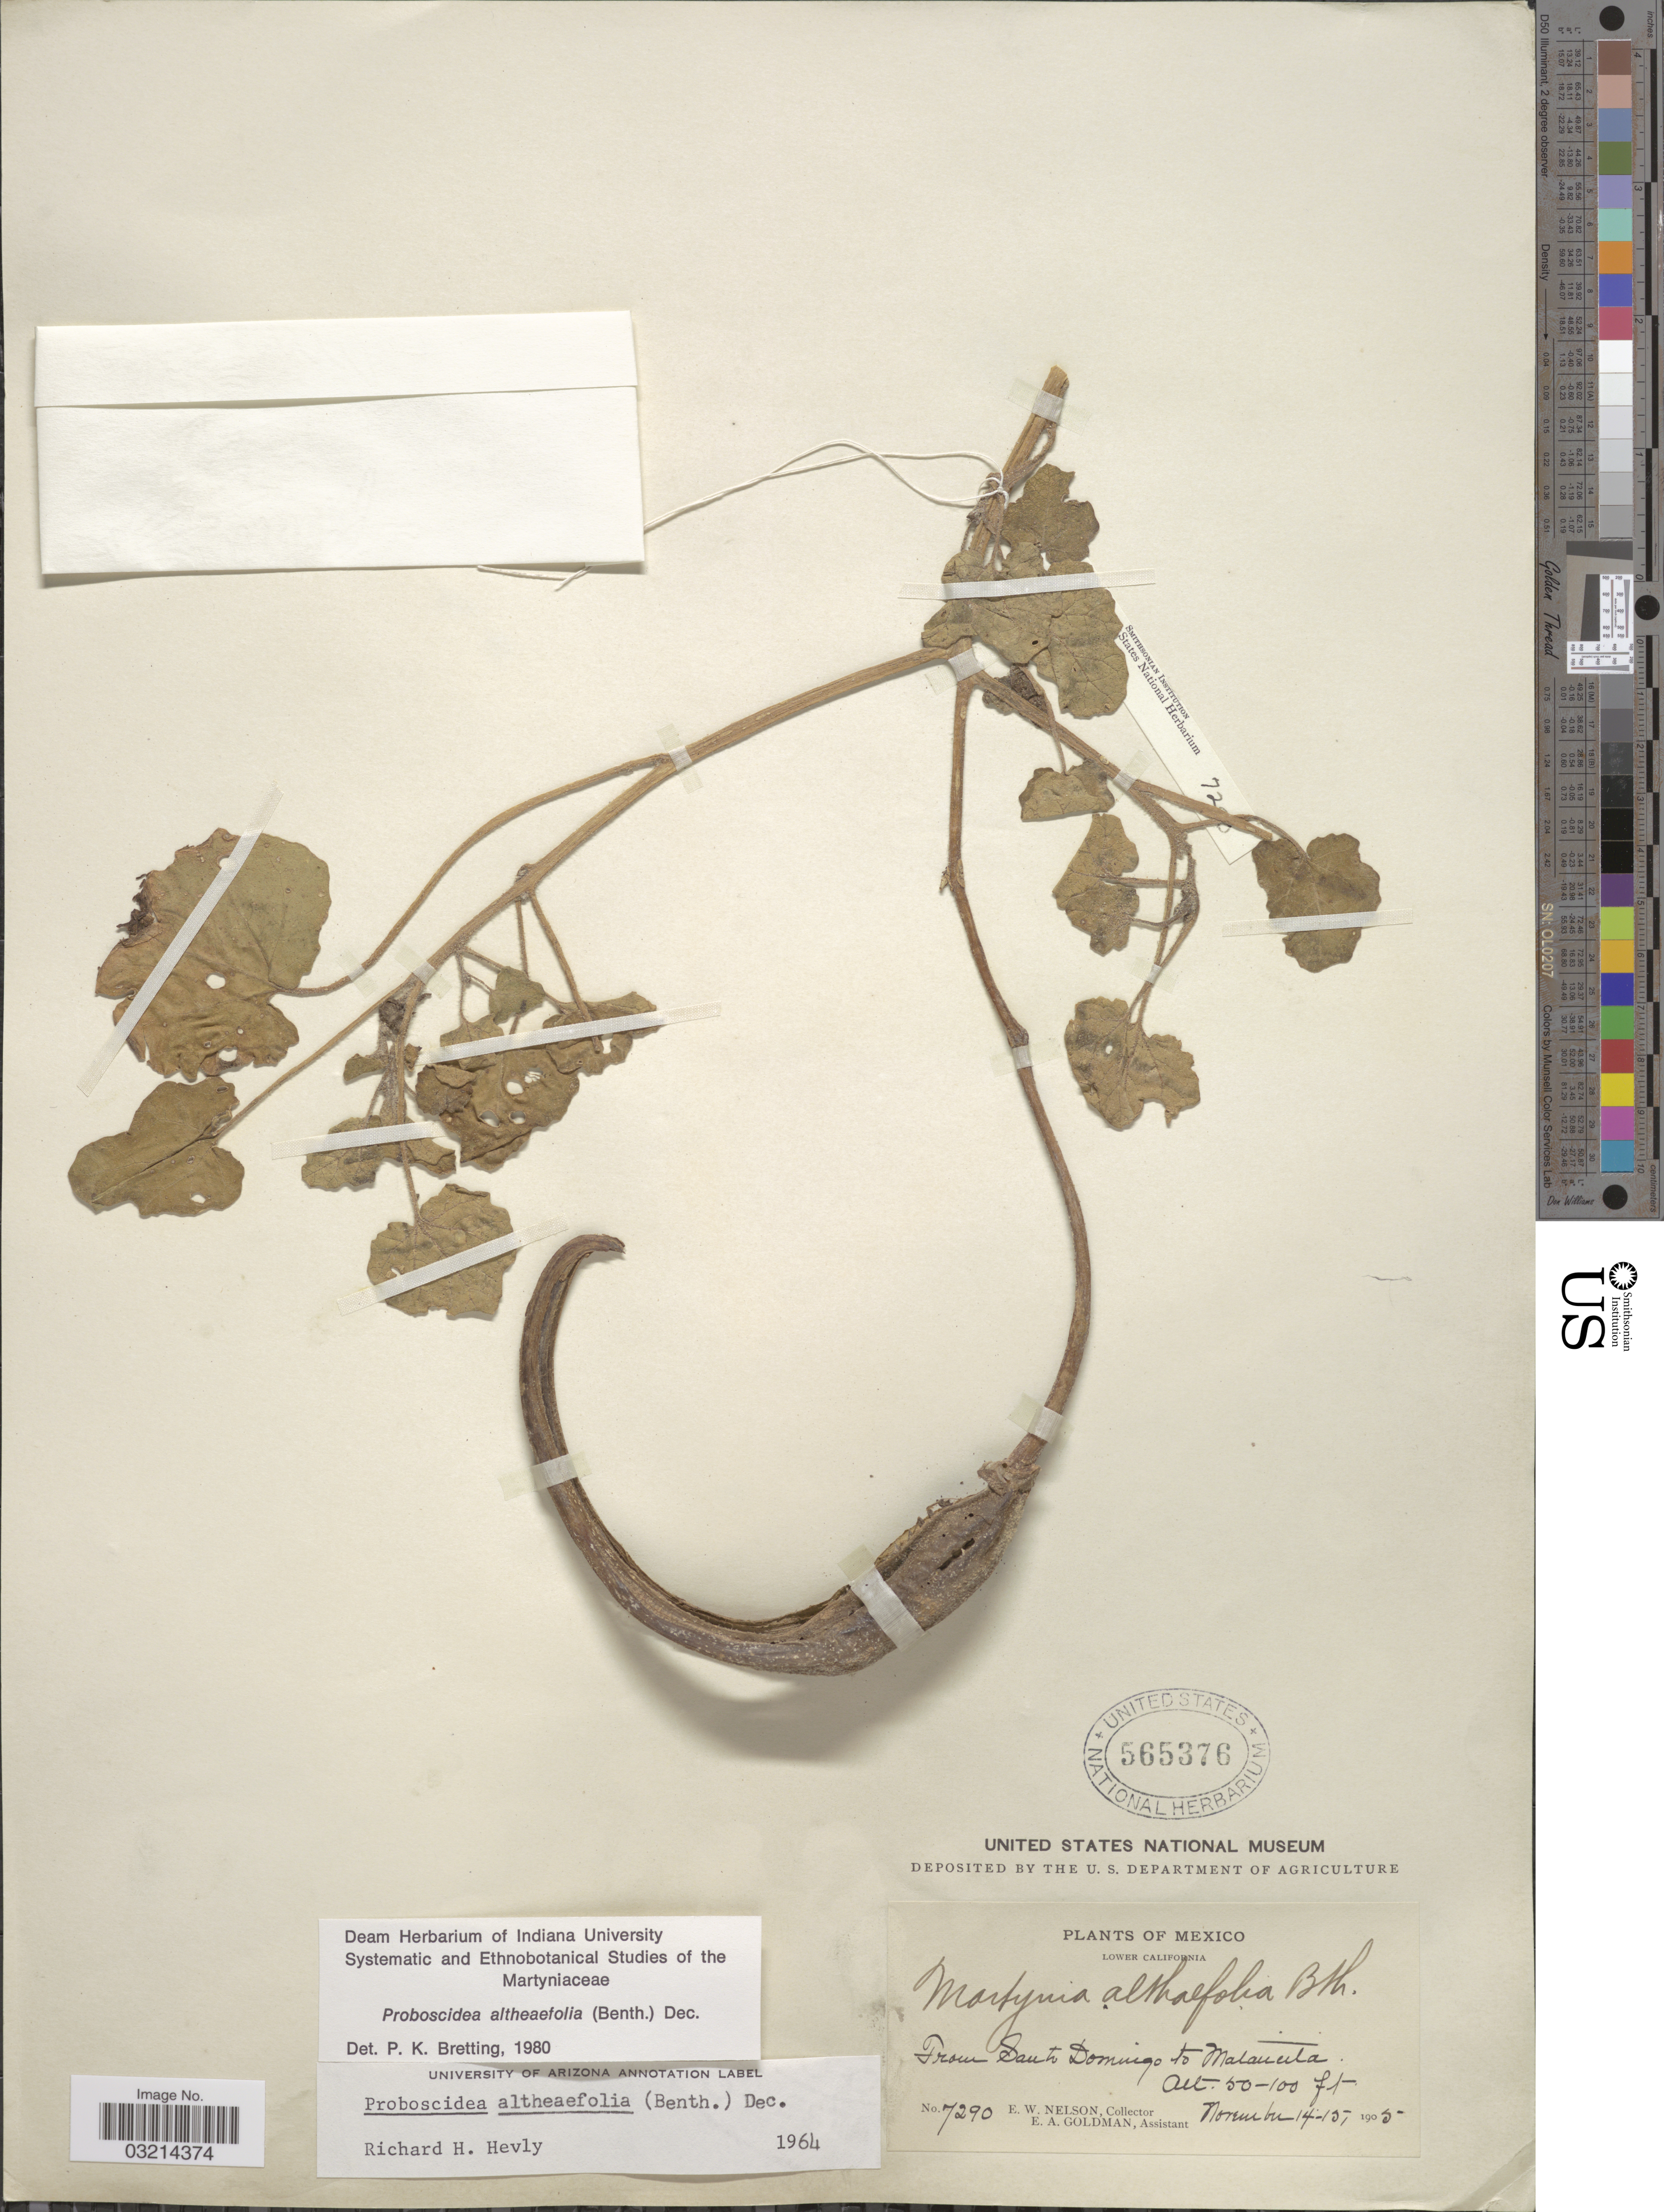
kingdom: Plantae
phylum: Tracheophyta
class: Magnoliopsida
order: Lamiales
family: Martyniaceae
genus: Proboscidea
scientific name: Proboscidea althaeifolia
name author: (Benth.) Decne.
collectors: E. W. Nelson & E. A. Goldman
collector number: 7290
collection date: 1905-11-14/1905-11-15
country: Mexico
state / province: Baja California Sur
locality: Lower California, From South Domingo to Matancita.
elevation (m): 15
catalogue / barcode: US 565376